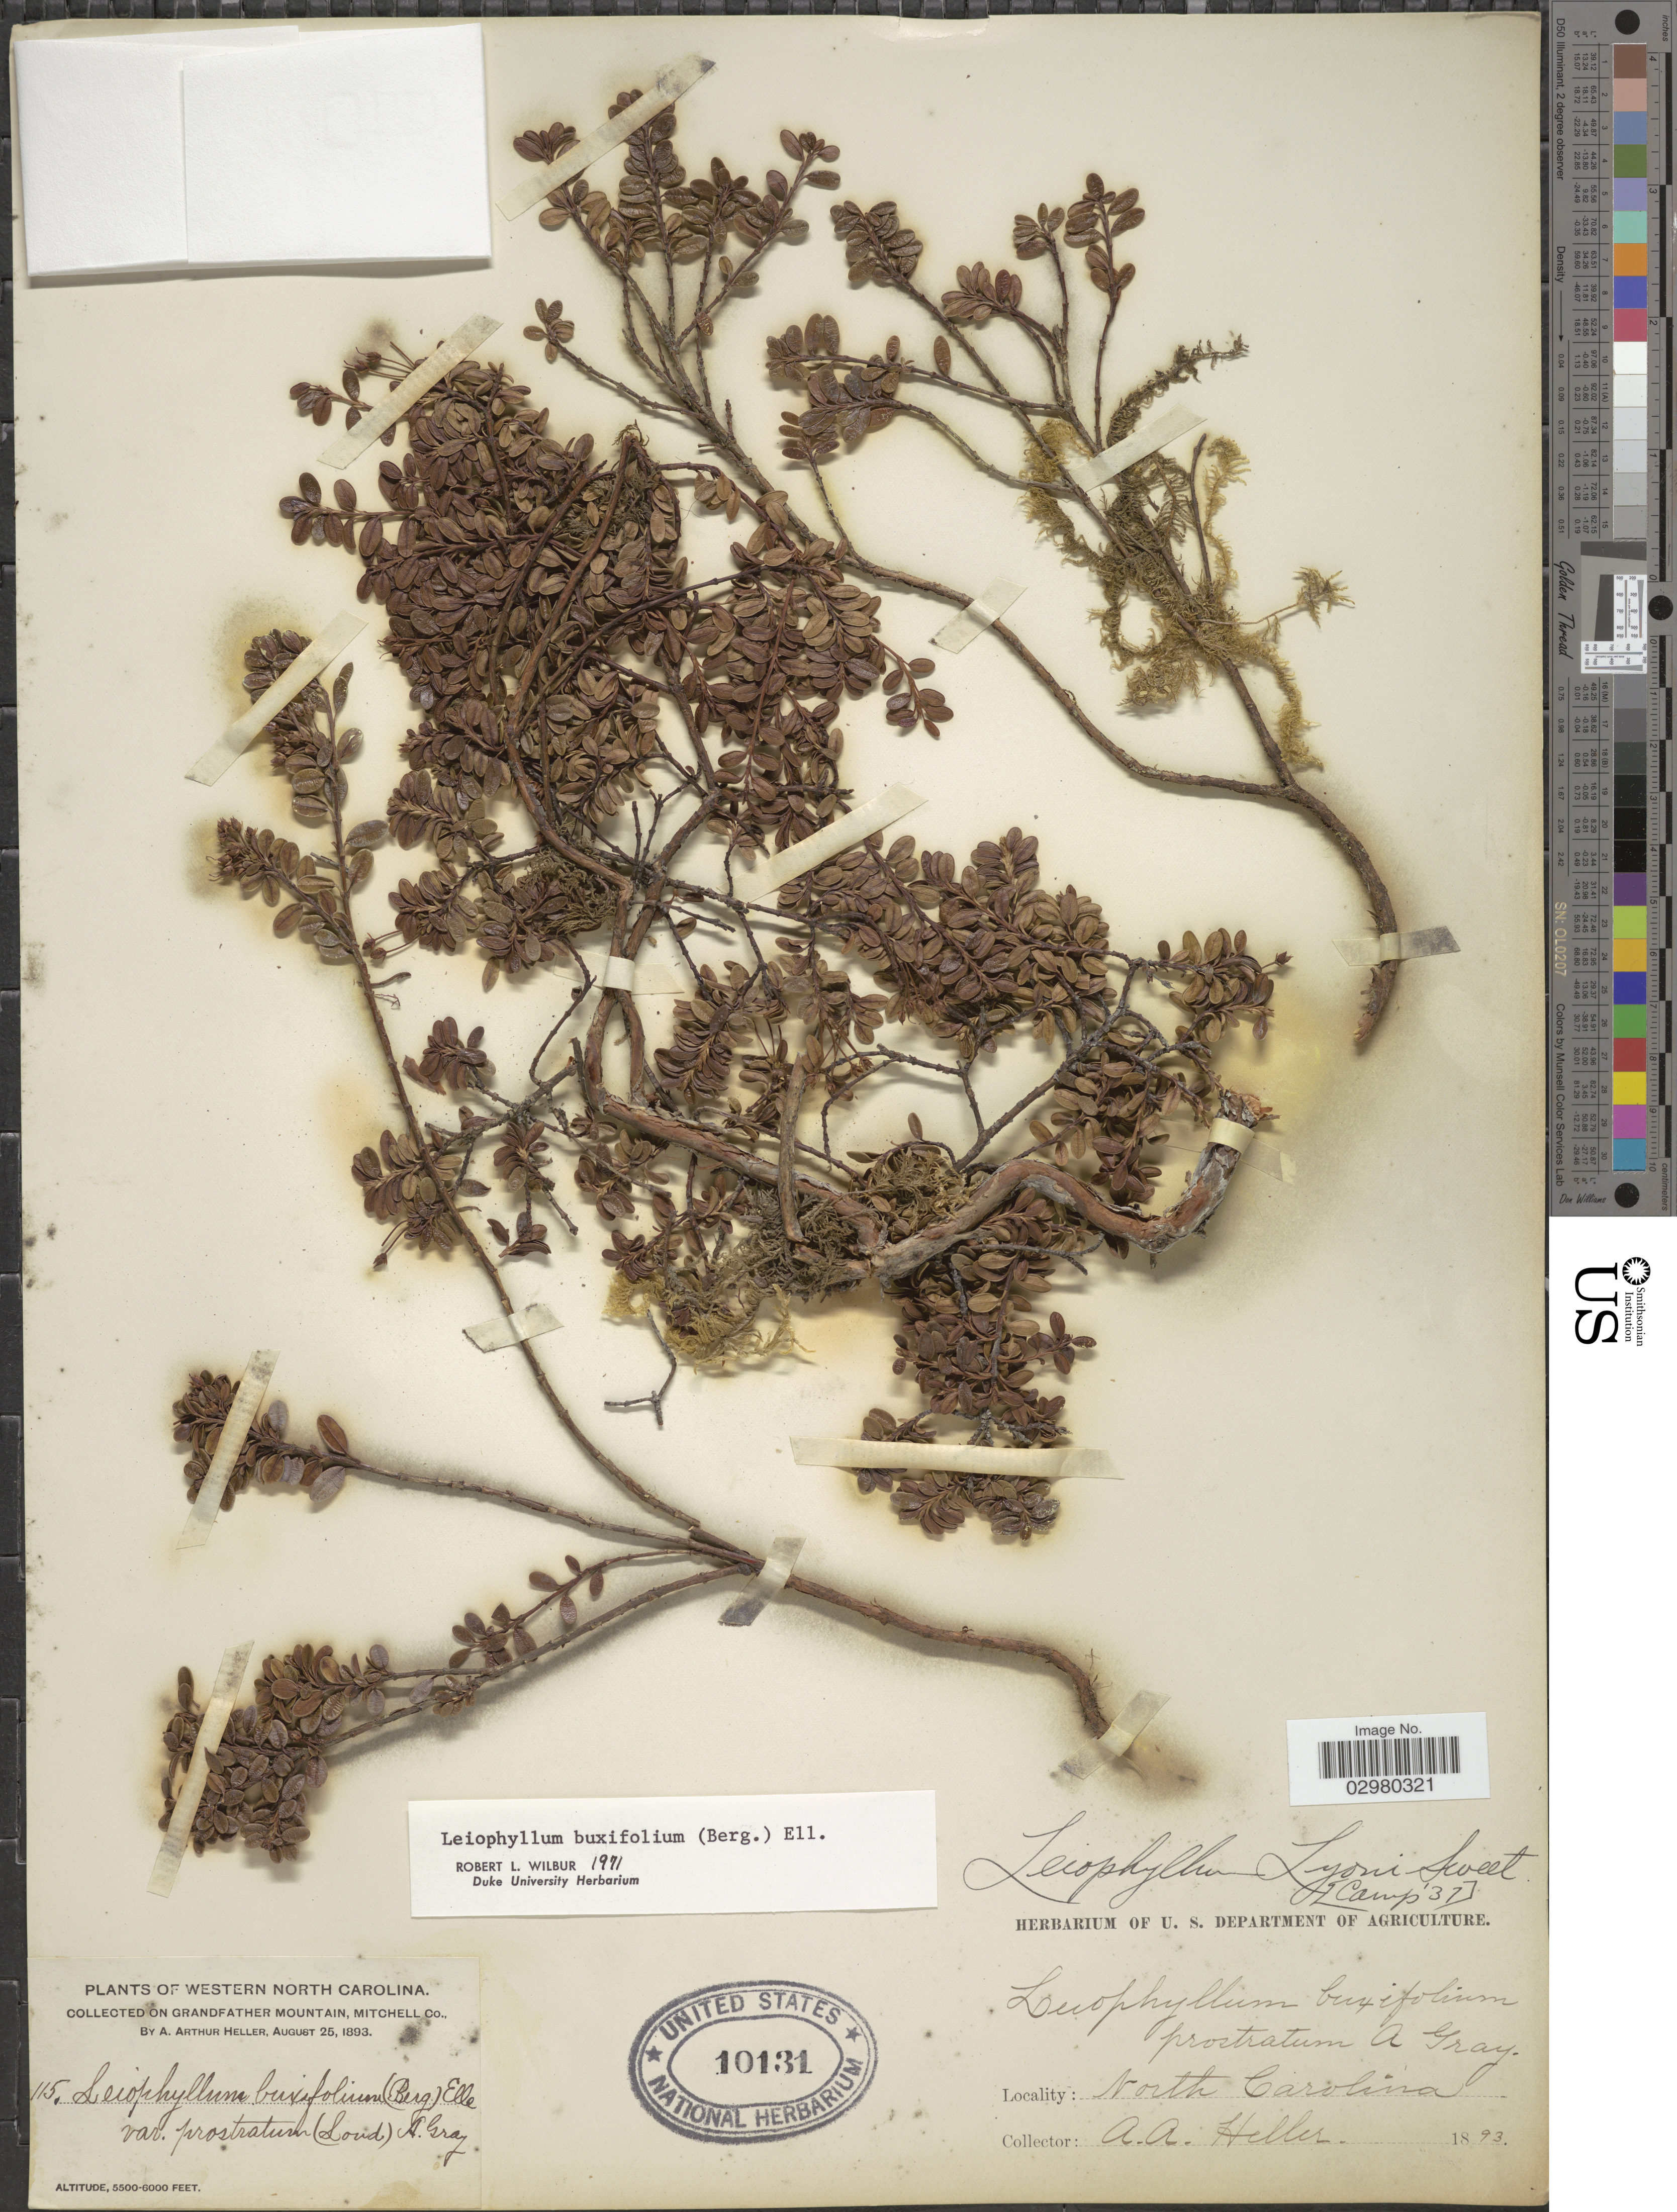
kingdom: Plantae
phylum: Tracheophyta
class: Magnoliopsida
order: Ericales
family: Ericaceae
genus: Leiophyllum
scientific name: Leiophyllum buxifolium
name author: (Bergius) Elliott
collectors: A. A. Heller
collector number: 115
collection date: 1893-08-25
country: United States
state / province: North Carolina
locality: Western North Carolina. On Grandfather Mountain, Mitchell Co.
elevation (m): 1676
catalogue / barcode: US 10131